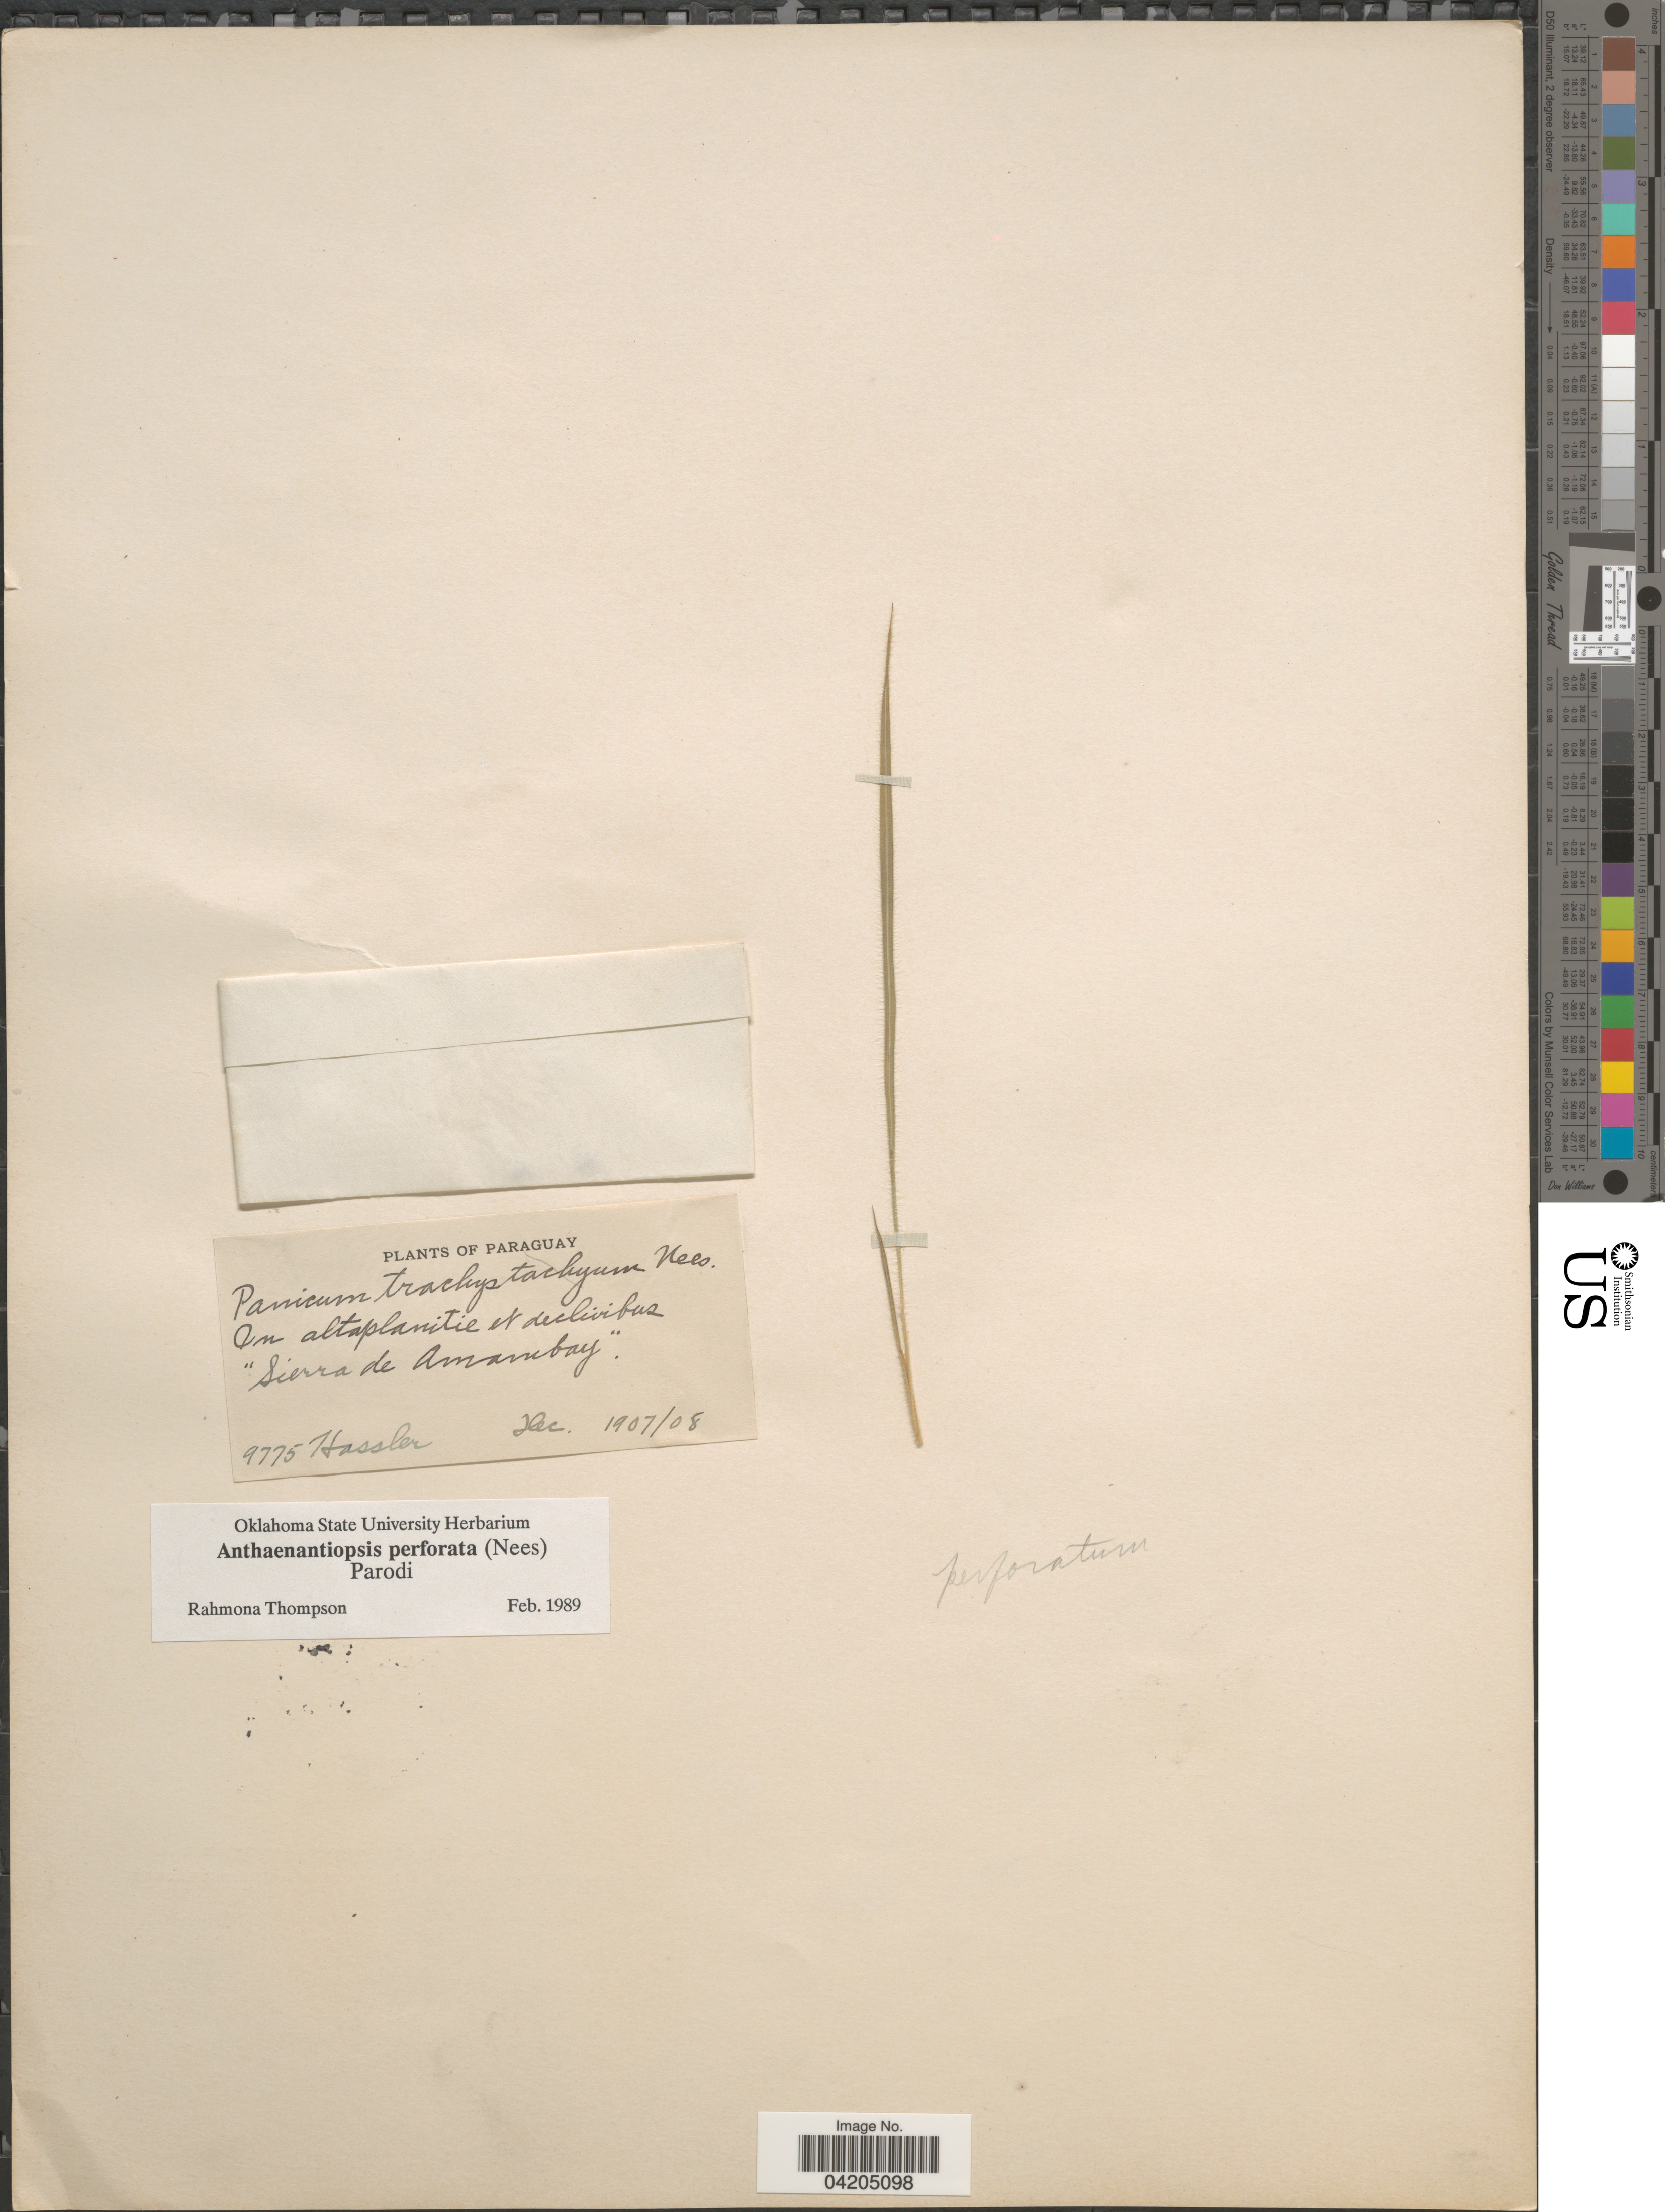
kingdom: Plantae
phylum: Tracheophyta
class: Liliopsida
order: Poales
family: Poaceae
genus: Anthaenantiopsis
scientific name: Anthaenantiopsis perforata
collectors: Hassler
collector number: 9775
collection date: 1907-12/1908-12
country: Paraguay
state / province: Amambay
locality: In altaplanitie et declivibus "Sierra de Amambay".